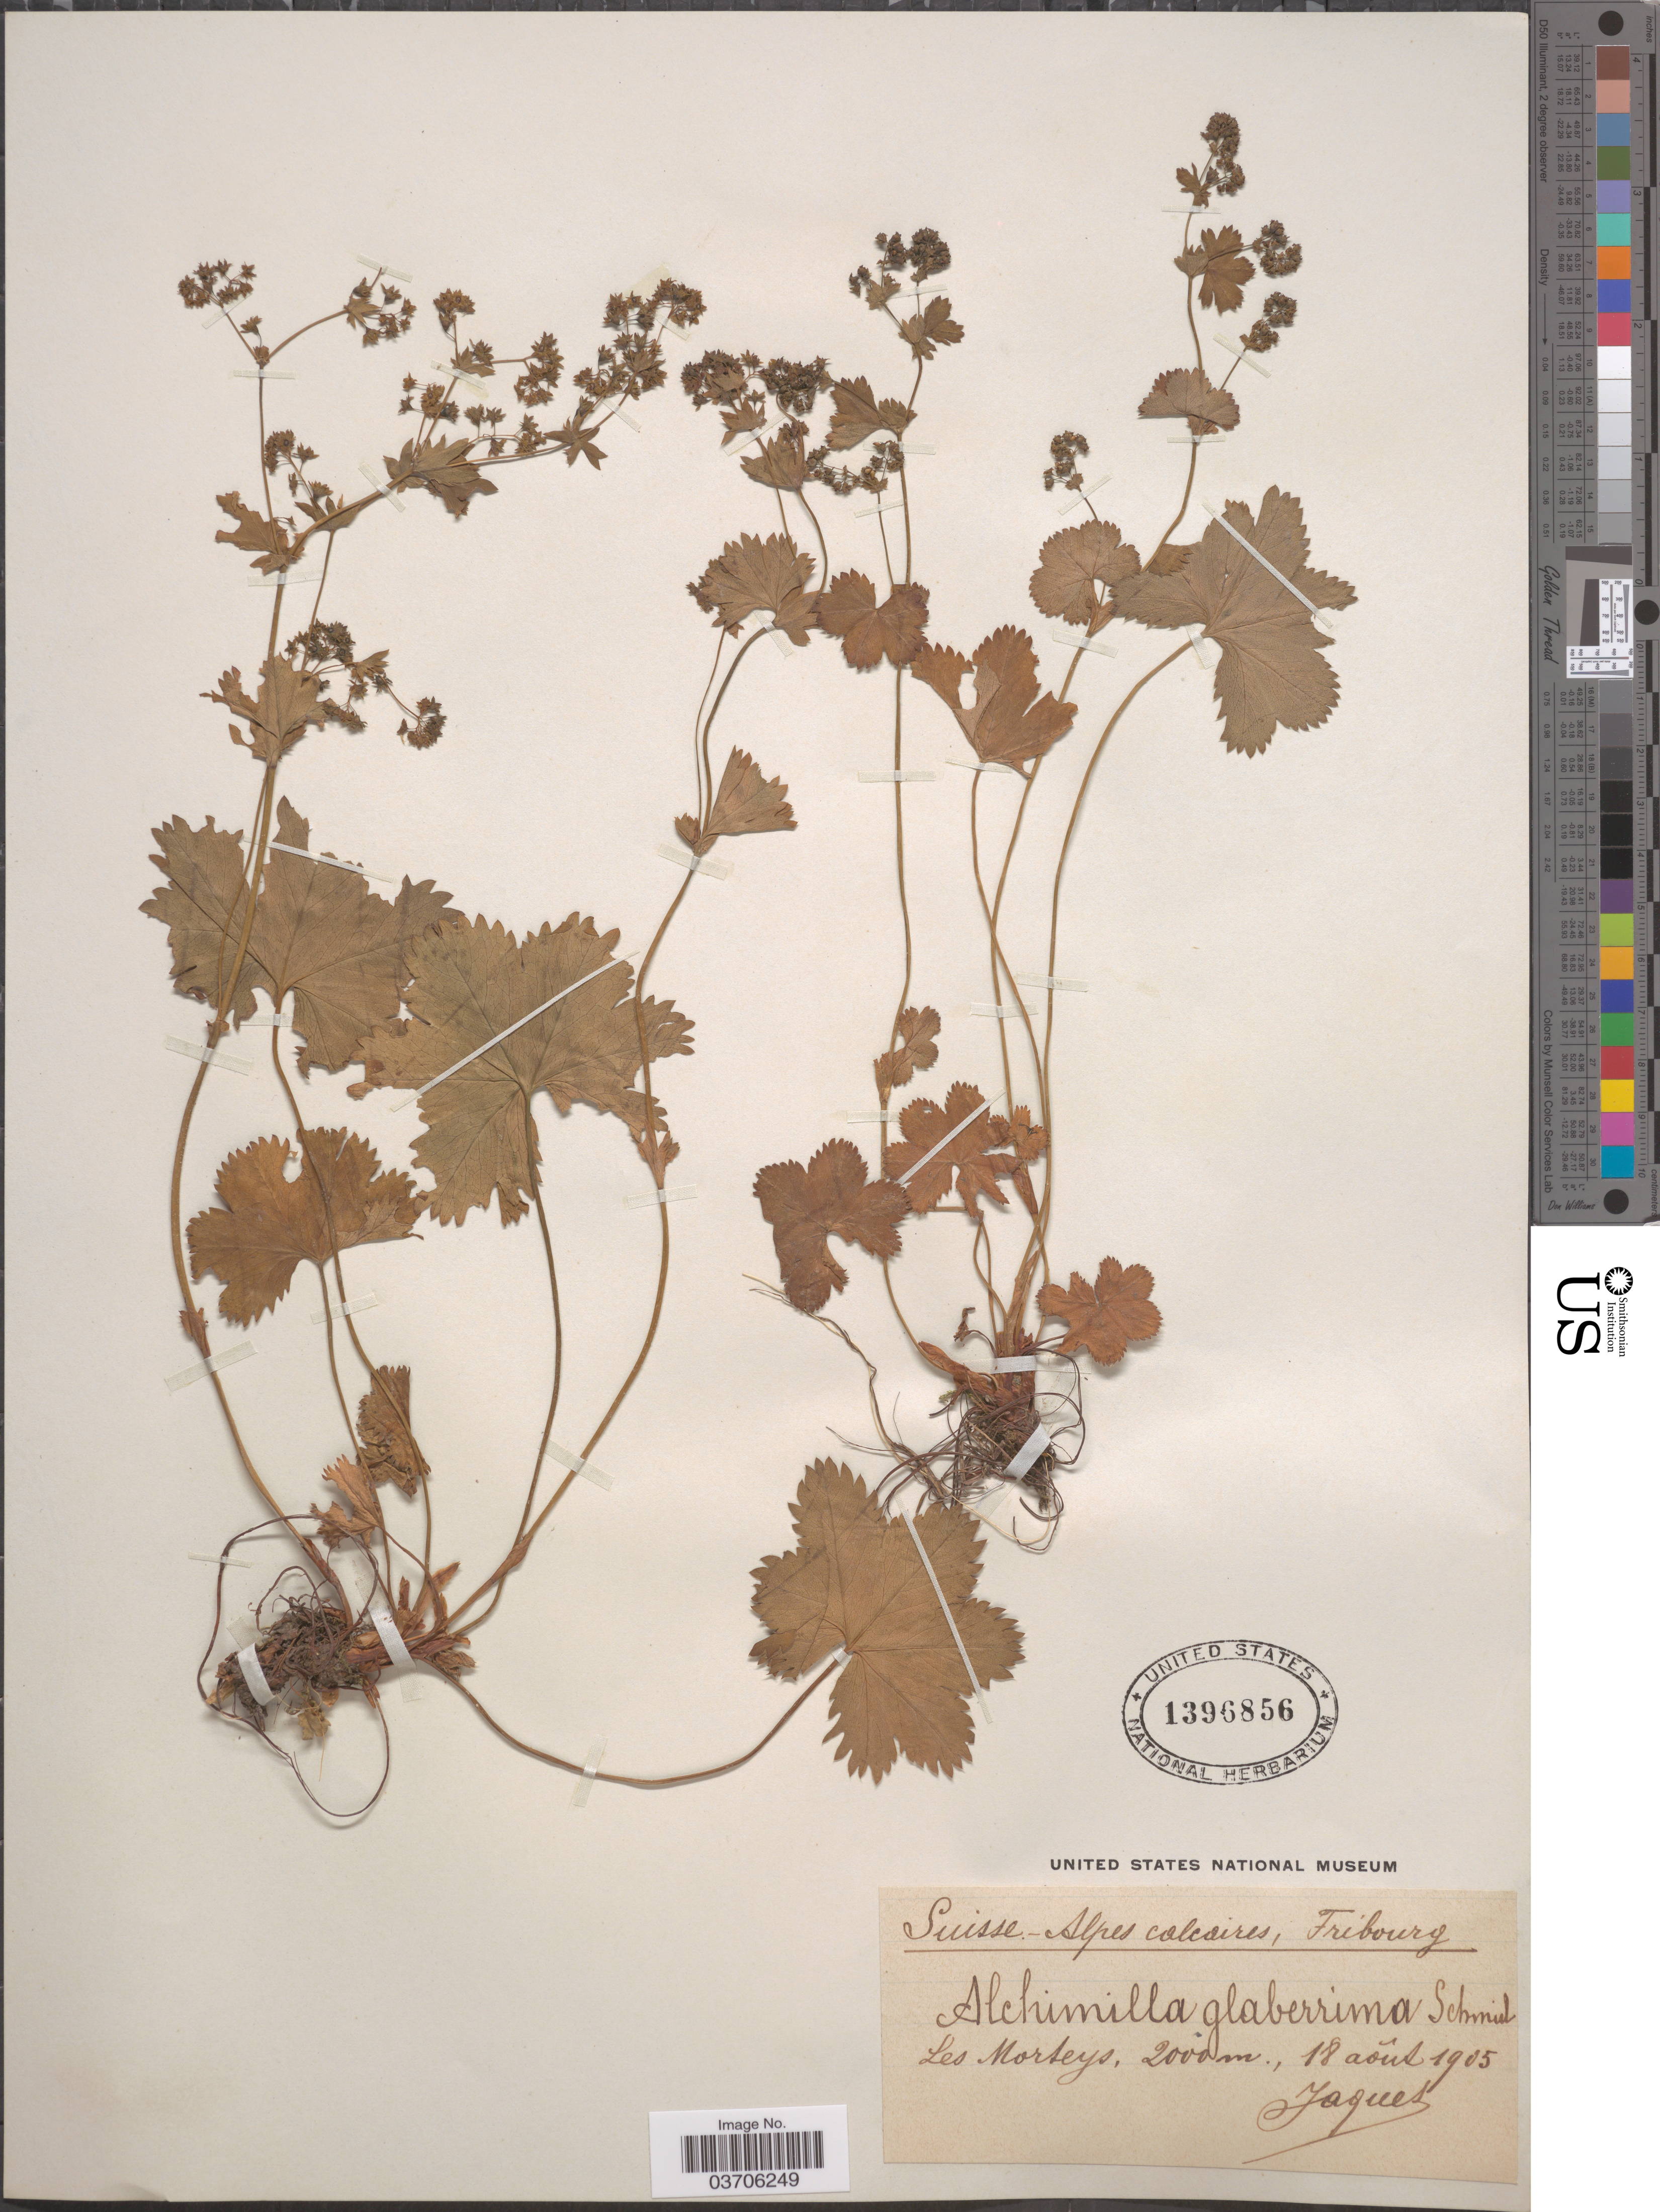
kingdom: Plantae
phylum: Tracheophyta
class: Magnoliopsida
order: Rosales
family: Rosaceae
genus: Alchemilla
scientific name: Alchemilla glaberrima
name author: F.W. Schmidt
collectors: -. Jaquet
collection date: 1905-08-18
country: Switzerland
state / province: Fribourg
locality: Suisse. Alpes calcaires, Fribourg. Les Morteys.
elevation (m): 2000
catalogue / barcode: US 1396856